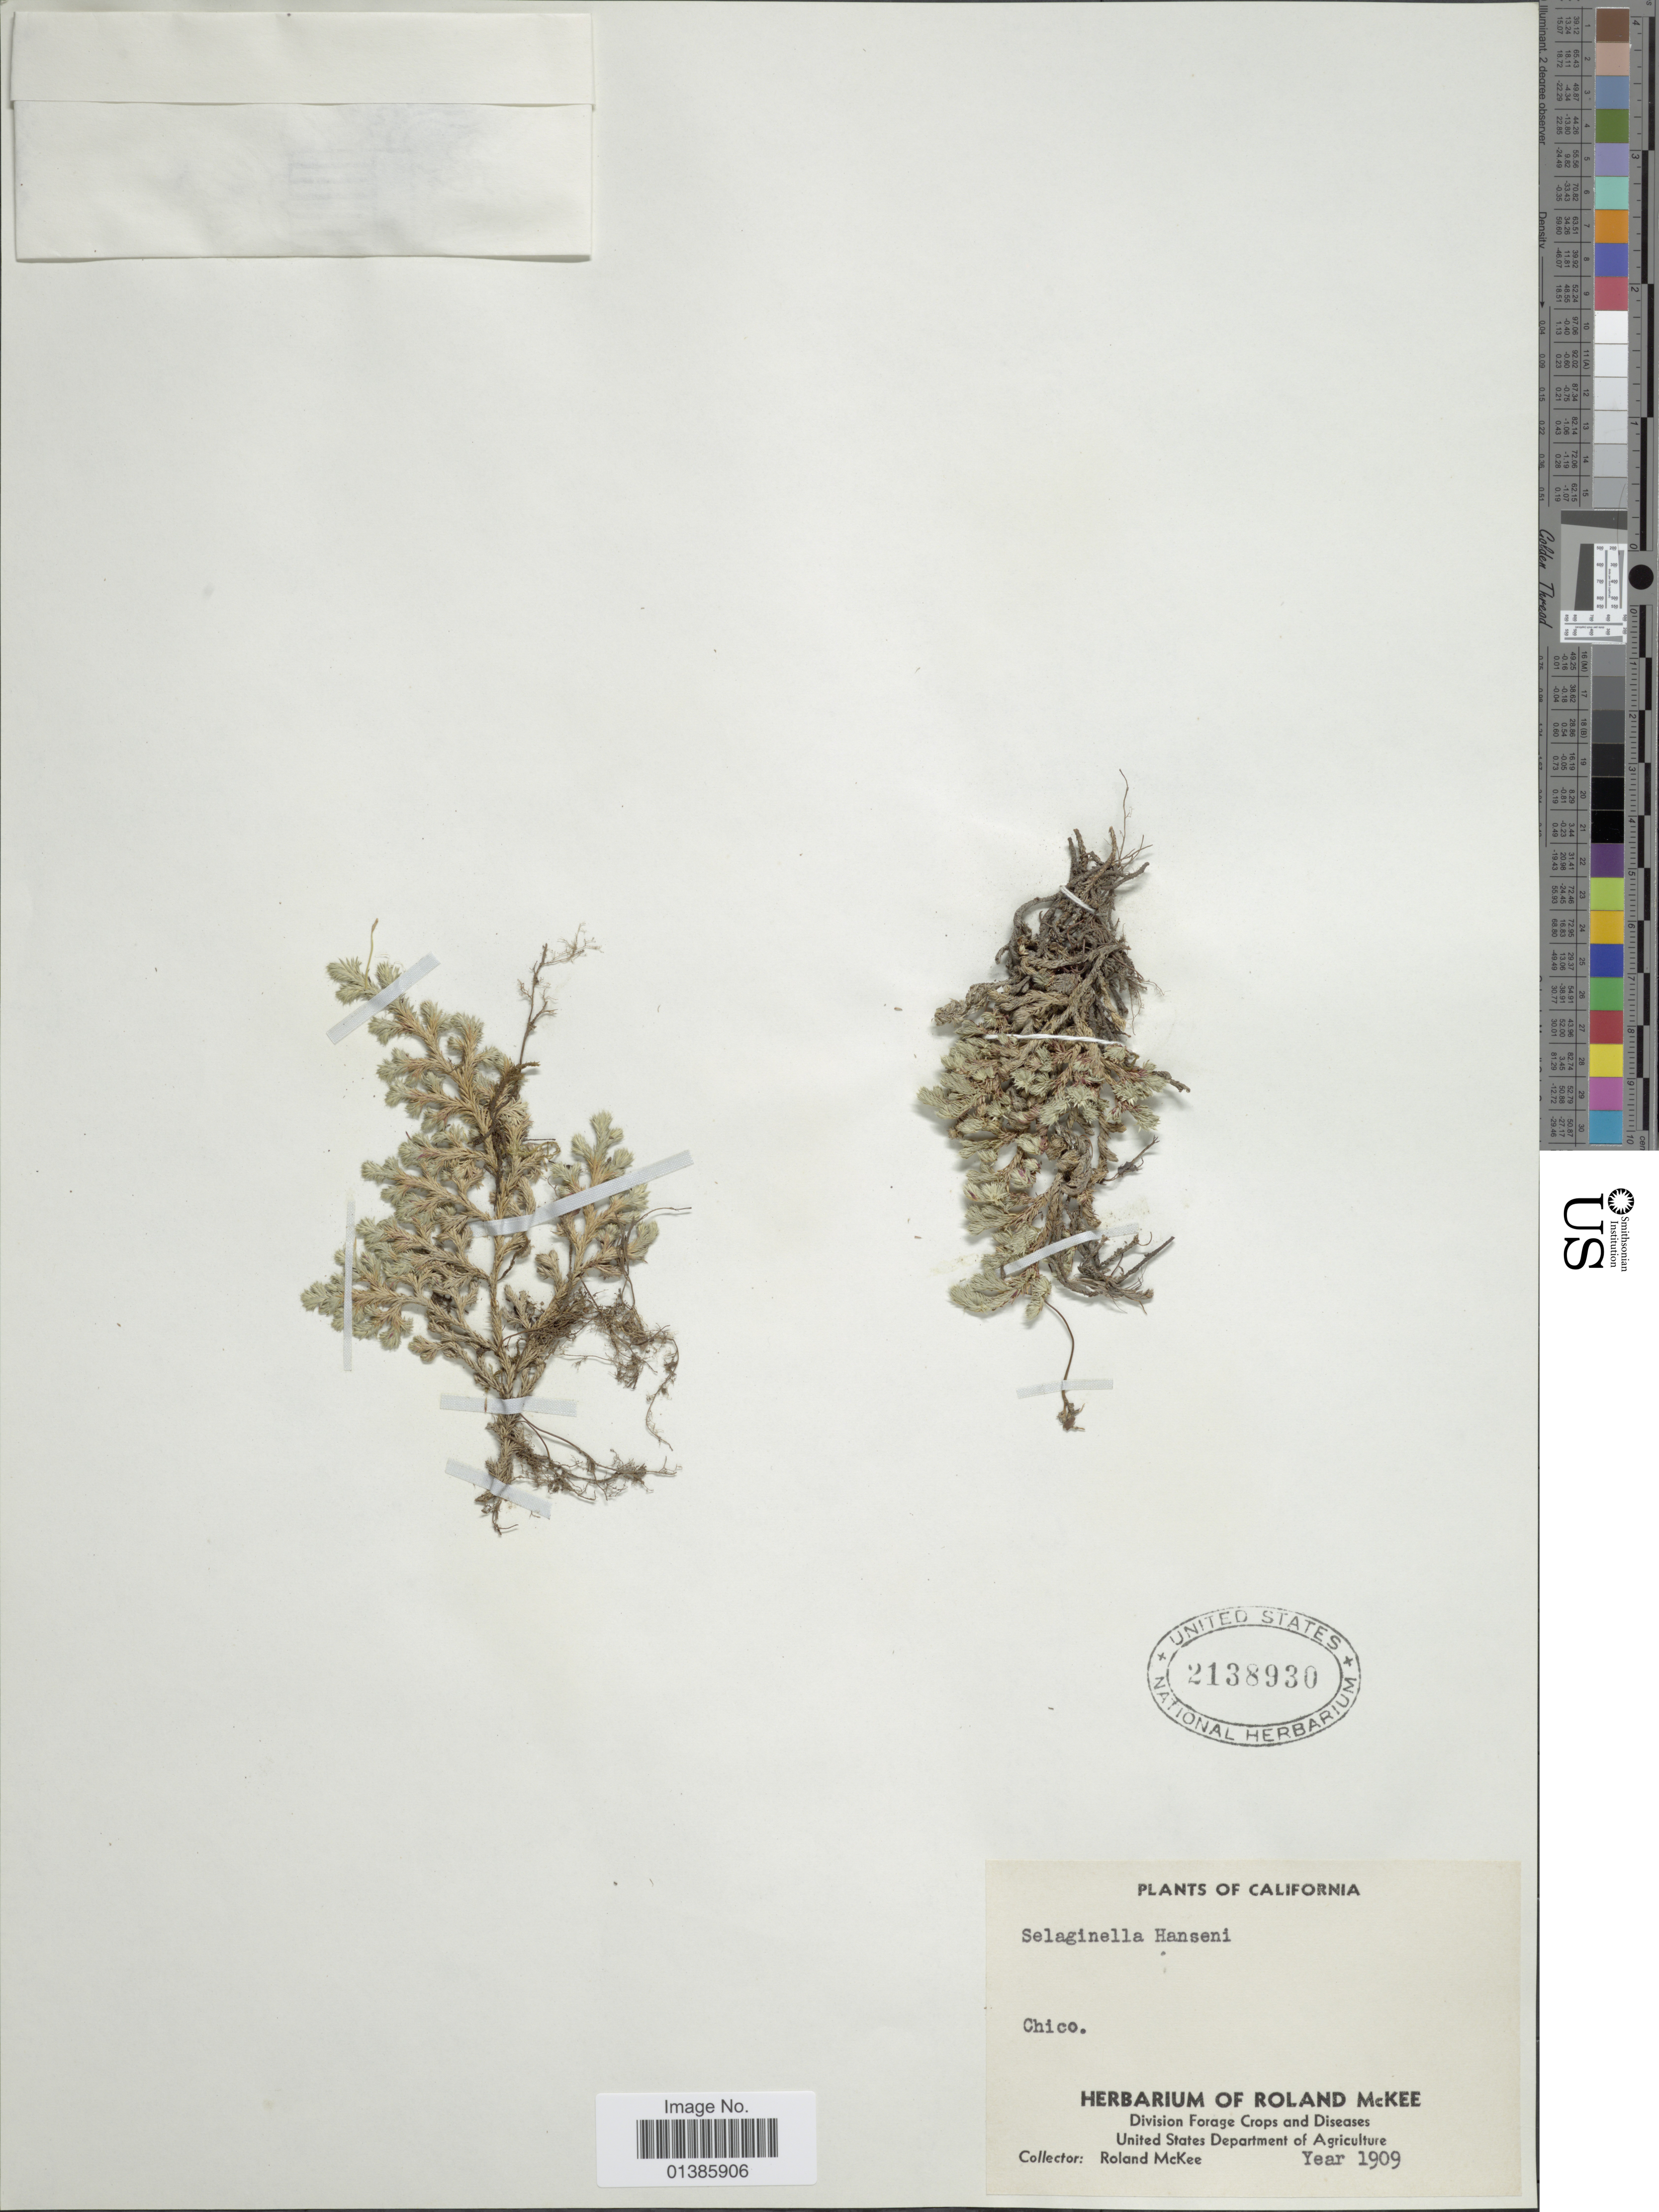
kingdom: Plantae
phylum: Tracheophyta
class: Lycopodiopsida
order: Selaginellales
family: Selaginellaceae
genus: Selaginella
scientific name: Selaginella hansenii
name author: Hieron.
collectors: R. Mckee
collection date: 1909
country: United States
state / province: California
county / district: Butte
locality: Chico.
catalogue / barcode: US 2138930